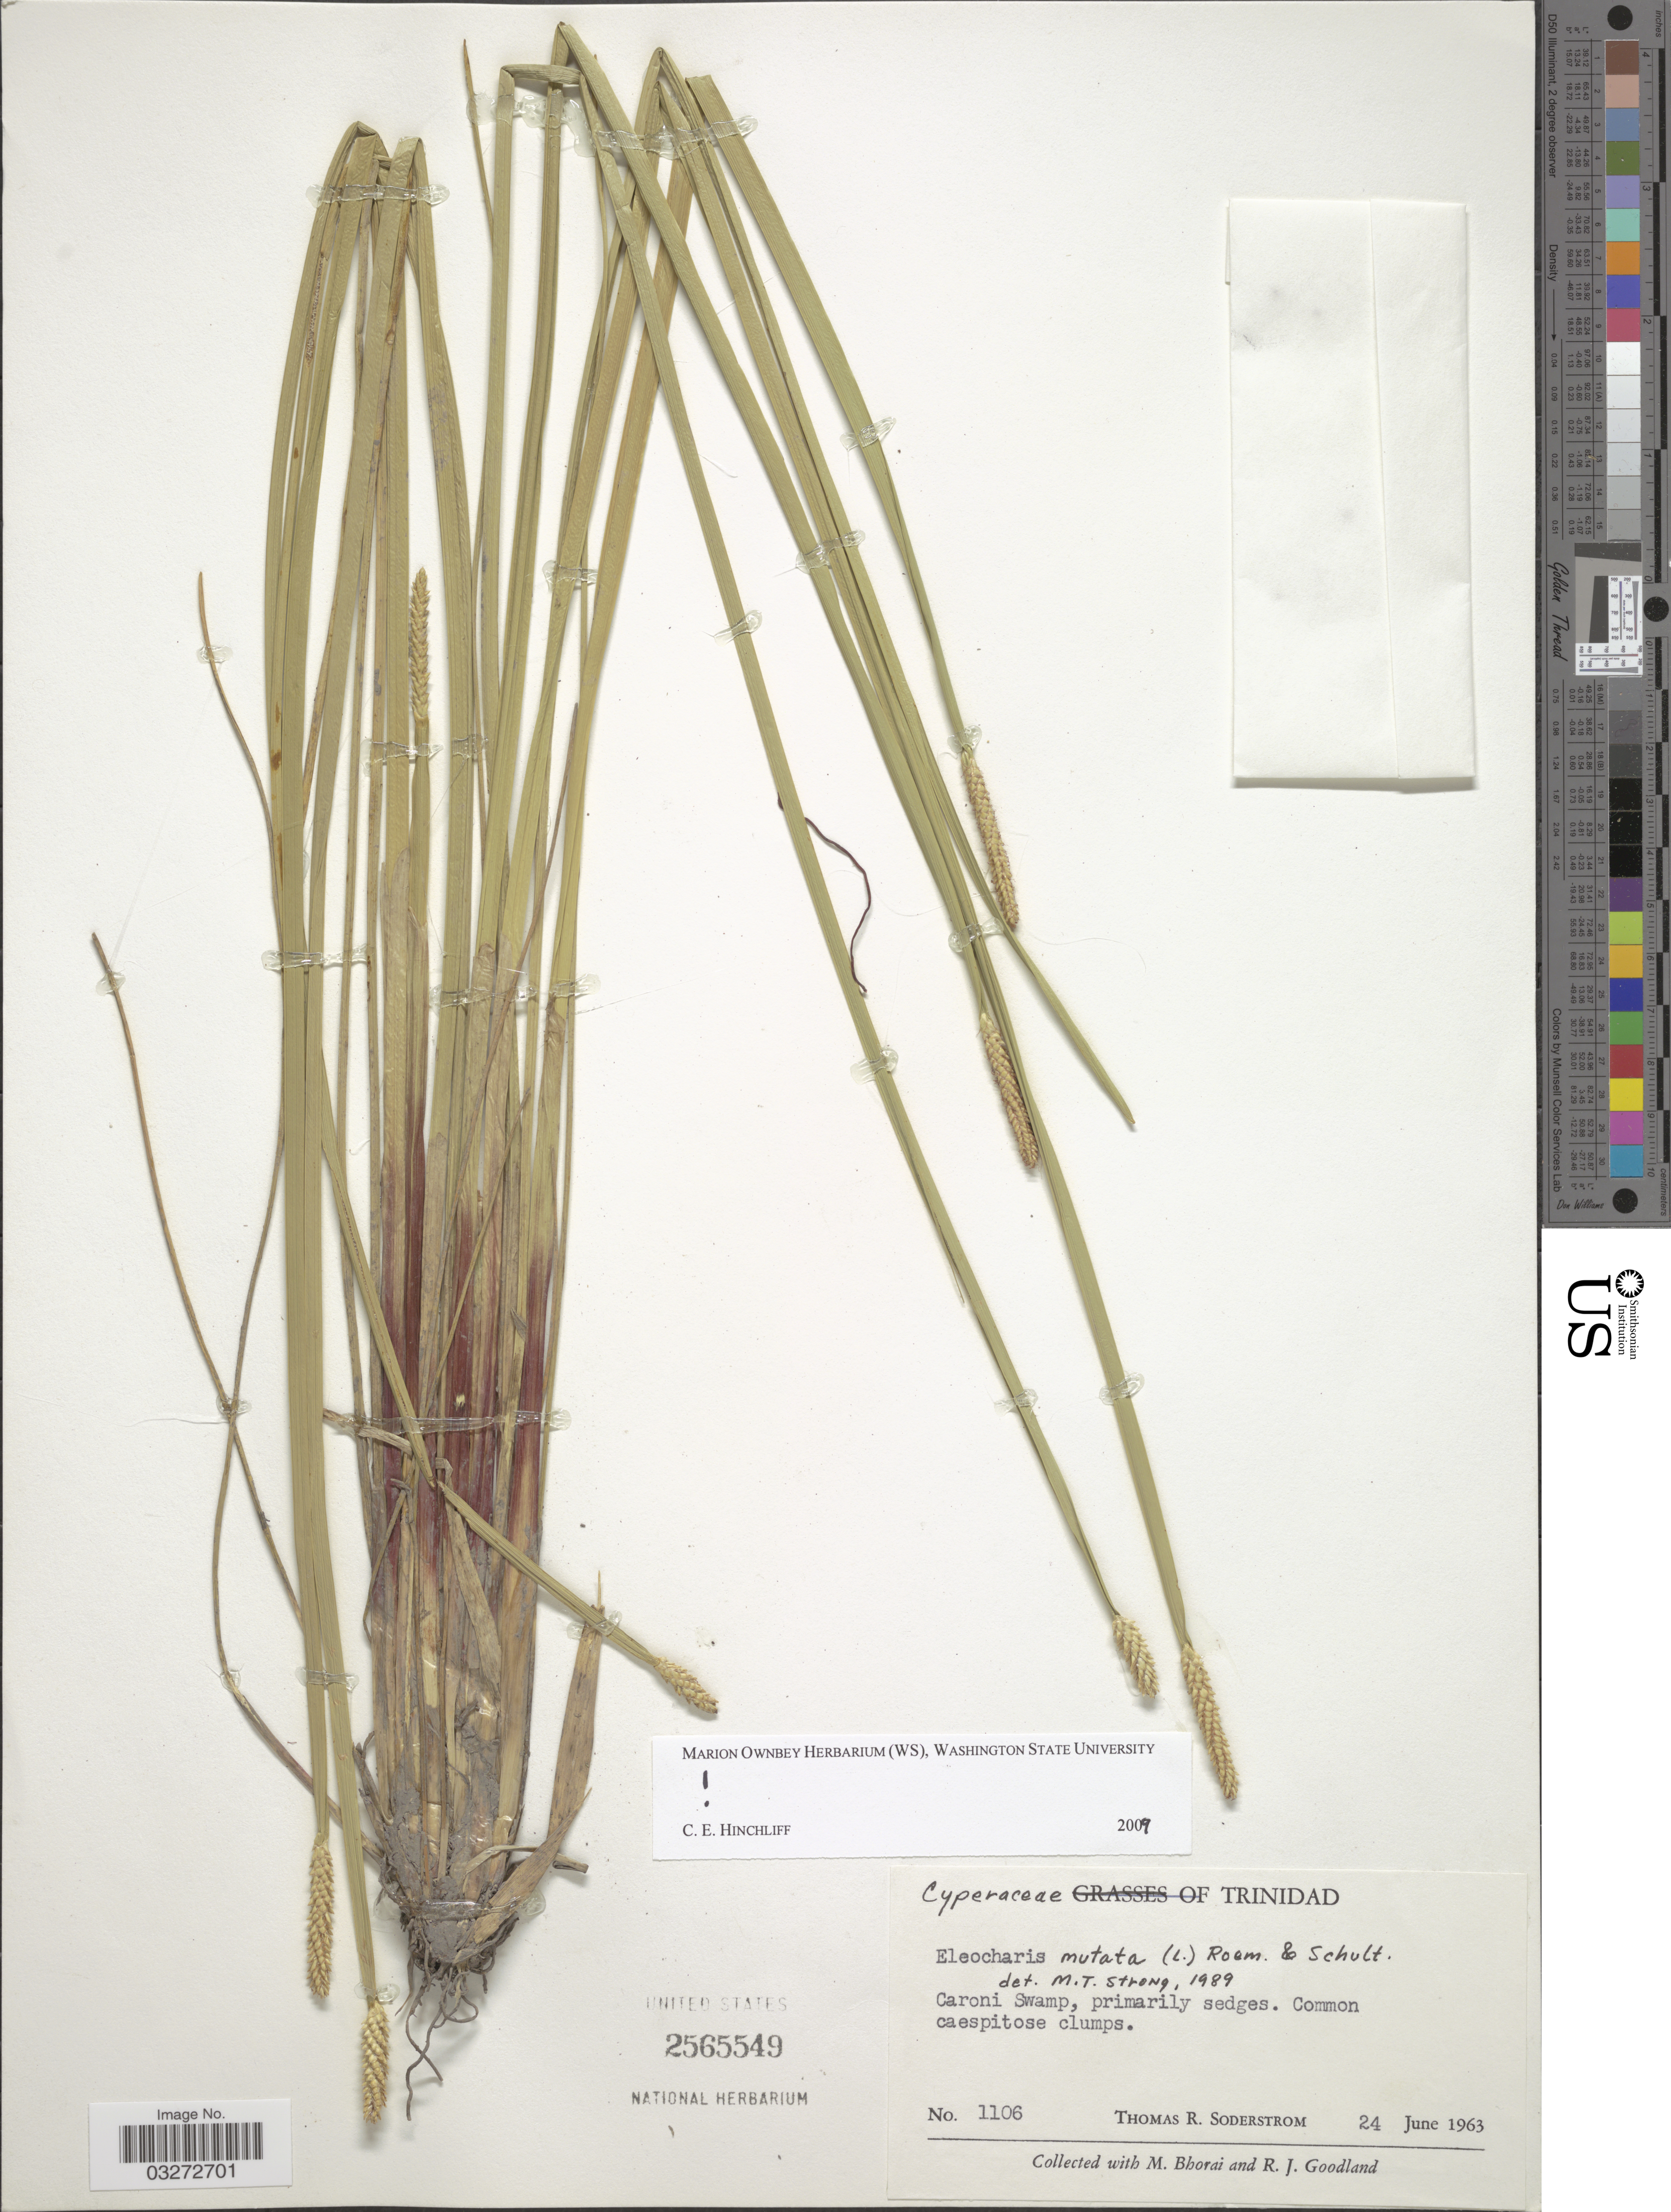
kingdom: Plantae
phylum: Tracheophyta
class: Liliopsida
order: Poales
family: Cyperaceae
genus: Eleocharis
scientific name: Eleocharis mutata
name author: (L.) Roem. & Schult.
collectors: T. R. Soderstrom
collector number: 1106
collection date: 1963-06-24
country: Trinidad and Tobago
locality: Trinidad. Caroni Swamp.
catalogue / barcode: US 2565549